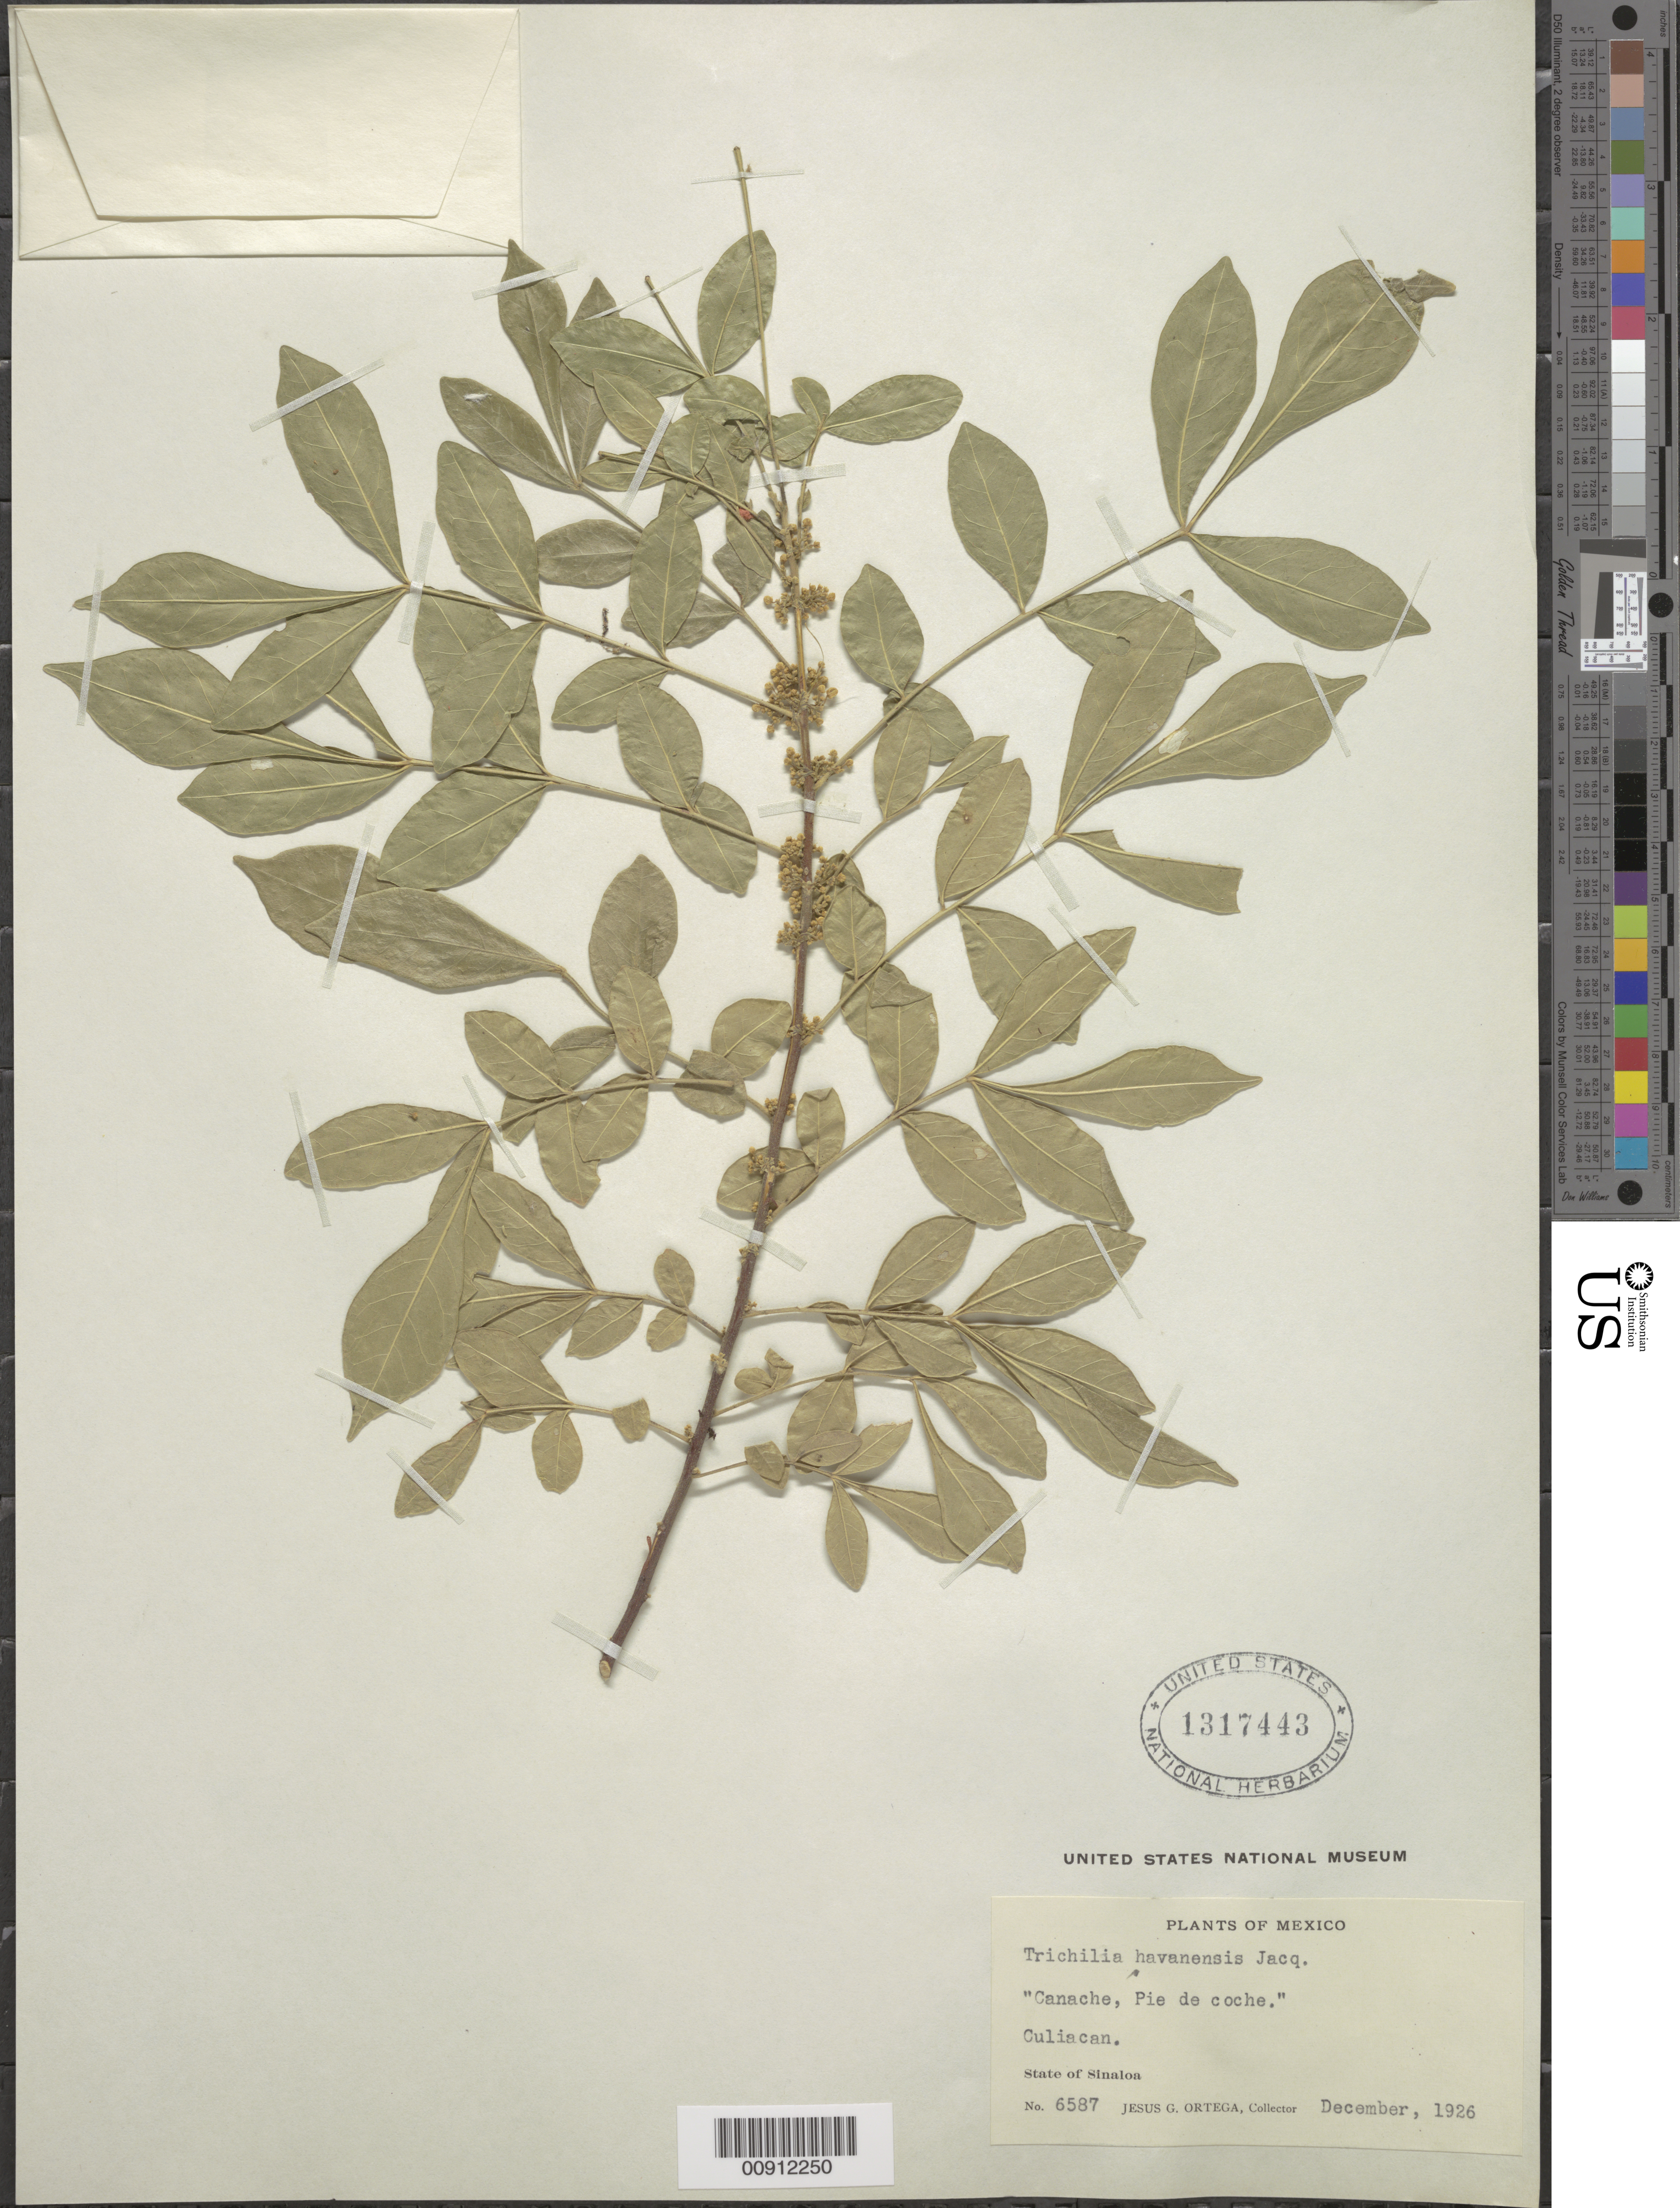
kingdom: Plantae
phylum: Tracheophyta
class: Magnoliopsida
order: Sapindales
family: Meliaceae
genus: Trichilia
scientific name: Trichilia havanensis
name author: Jacq.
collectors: J. Ortega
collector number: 6587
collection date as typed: Dec 1926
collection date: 1926-12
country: Mexico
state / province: Sinaloa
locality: Culiacan, State of Sinaloa.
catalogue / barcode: US 1317443